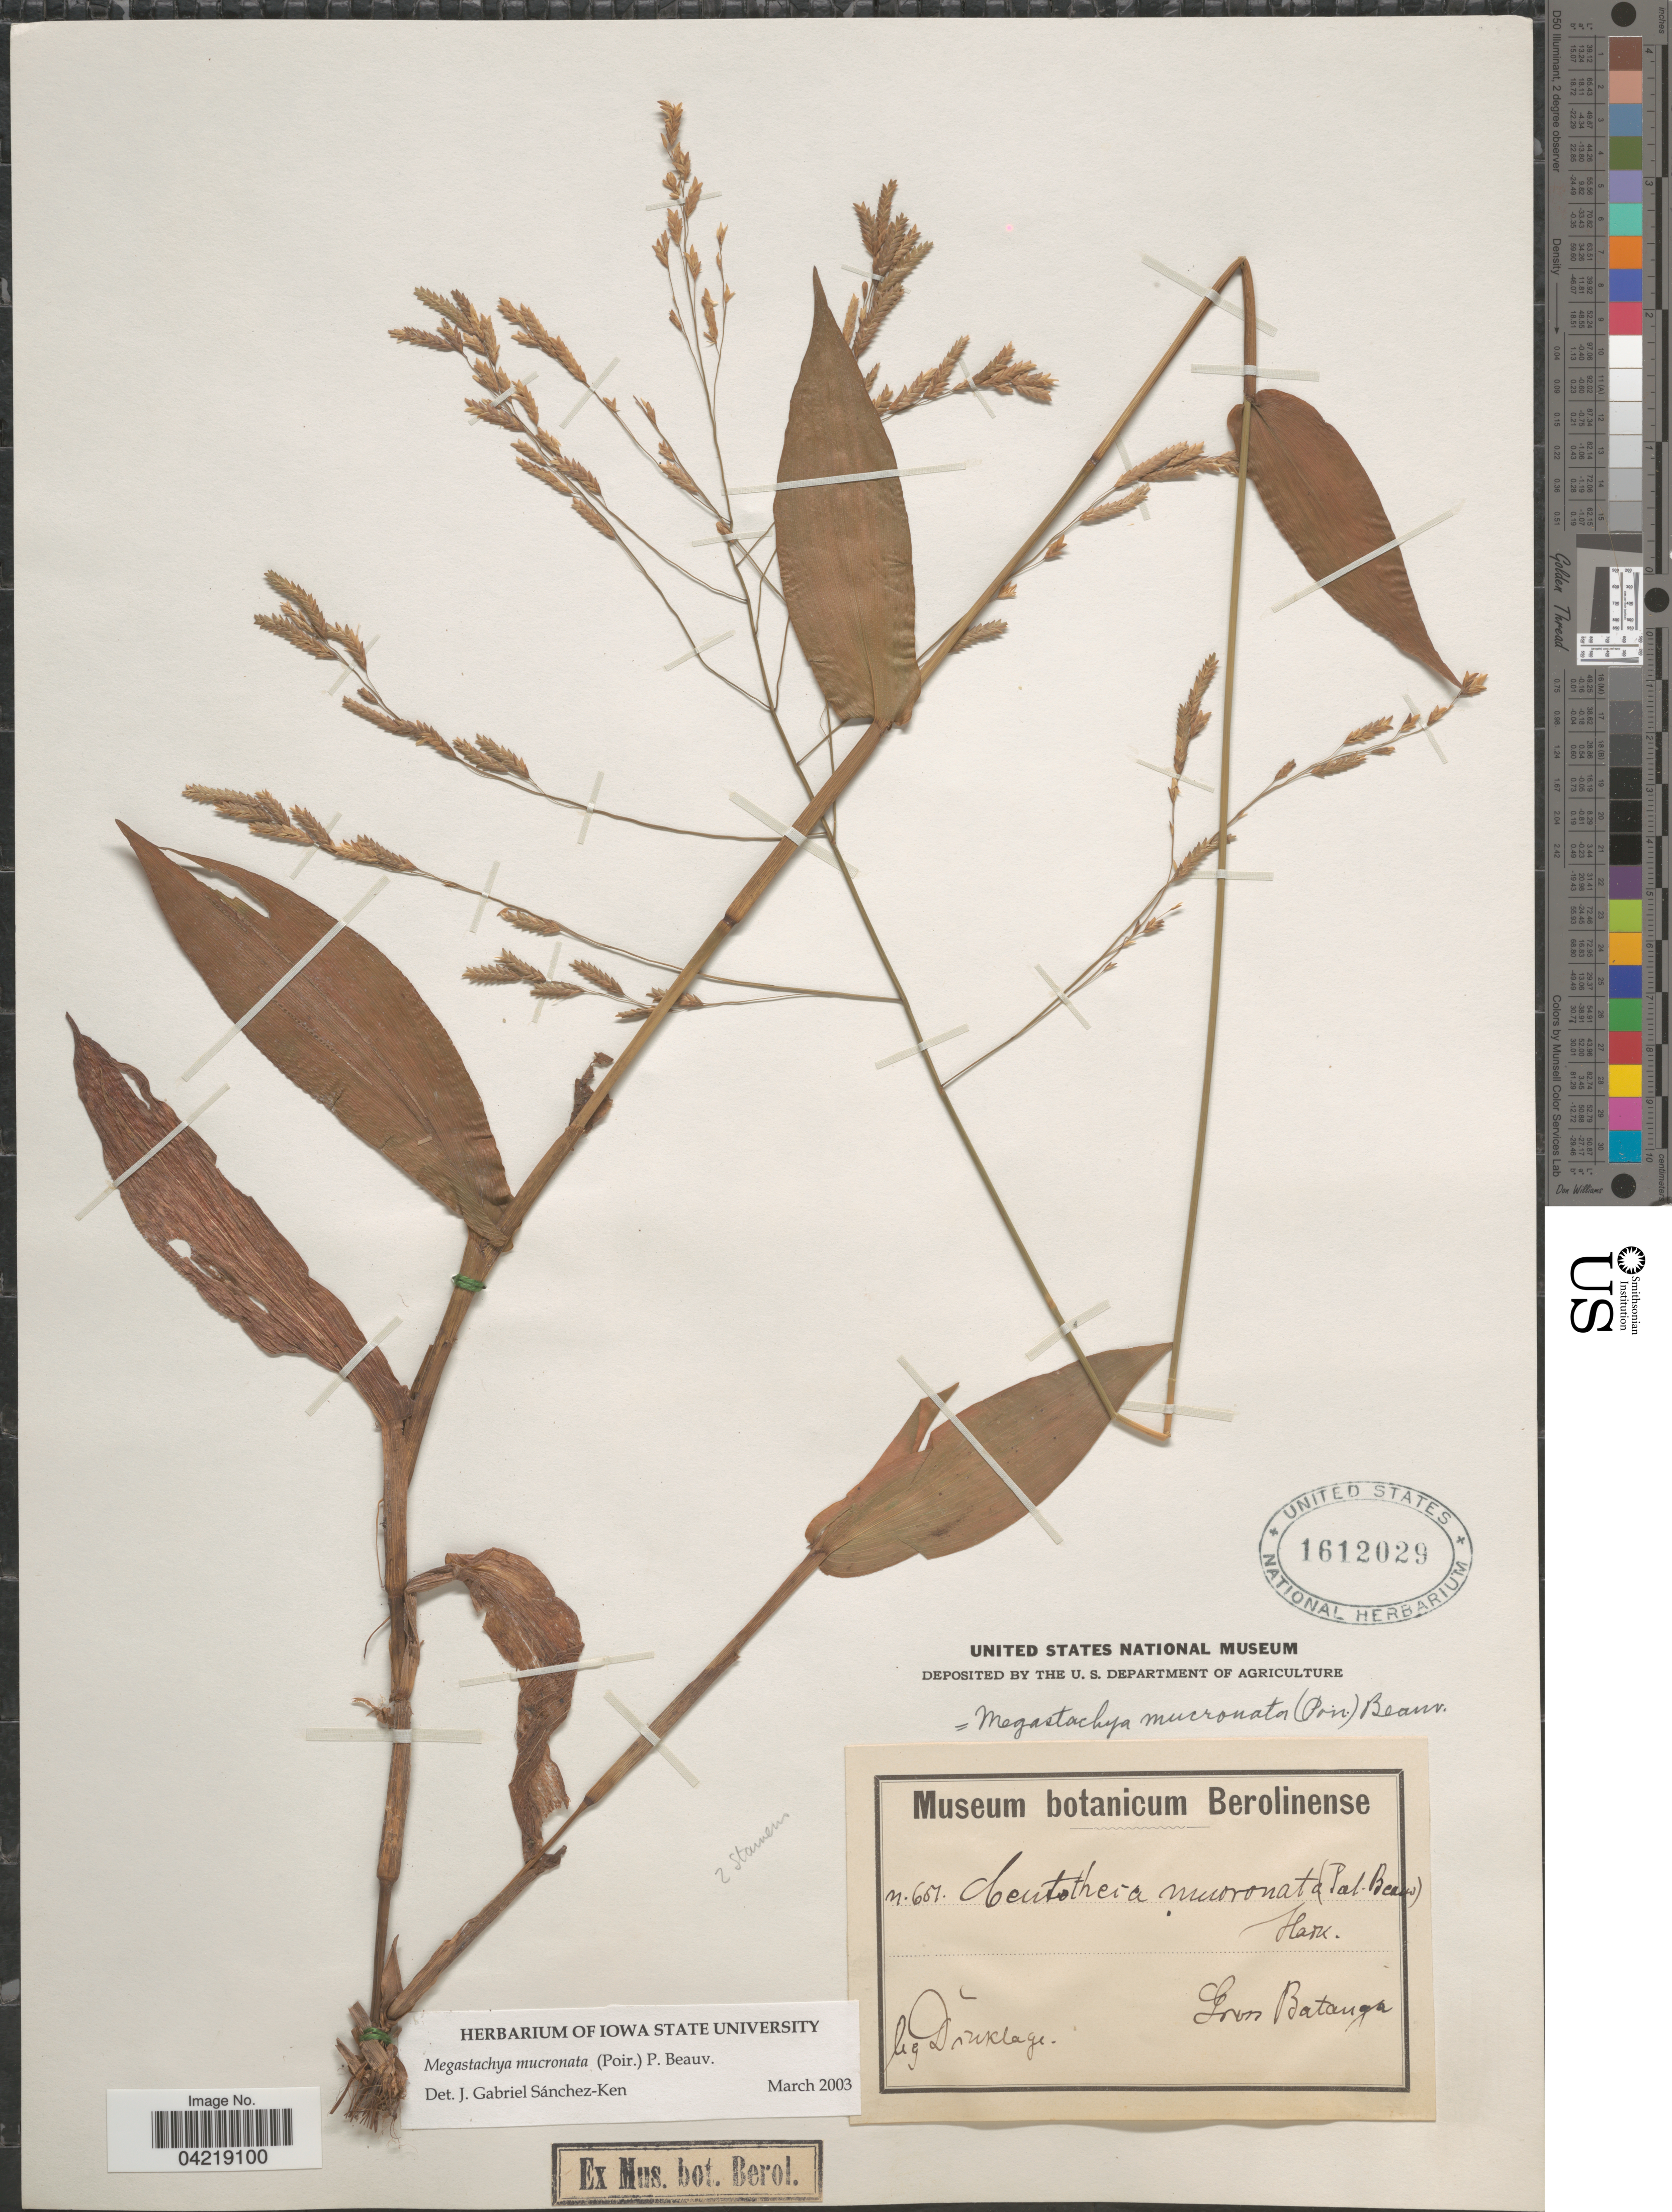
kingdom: Plantae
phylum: Tracheophyta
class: Liliopsida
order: Poales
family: Poaceae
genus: Megastachya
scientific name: Megastachya mucronata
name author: (Poir.) P. Beauv.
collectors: Dinklage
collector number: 651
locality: Goros Batanga. [interpreted]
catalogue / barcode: US 1612029